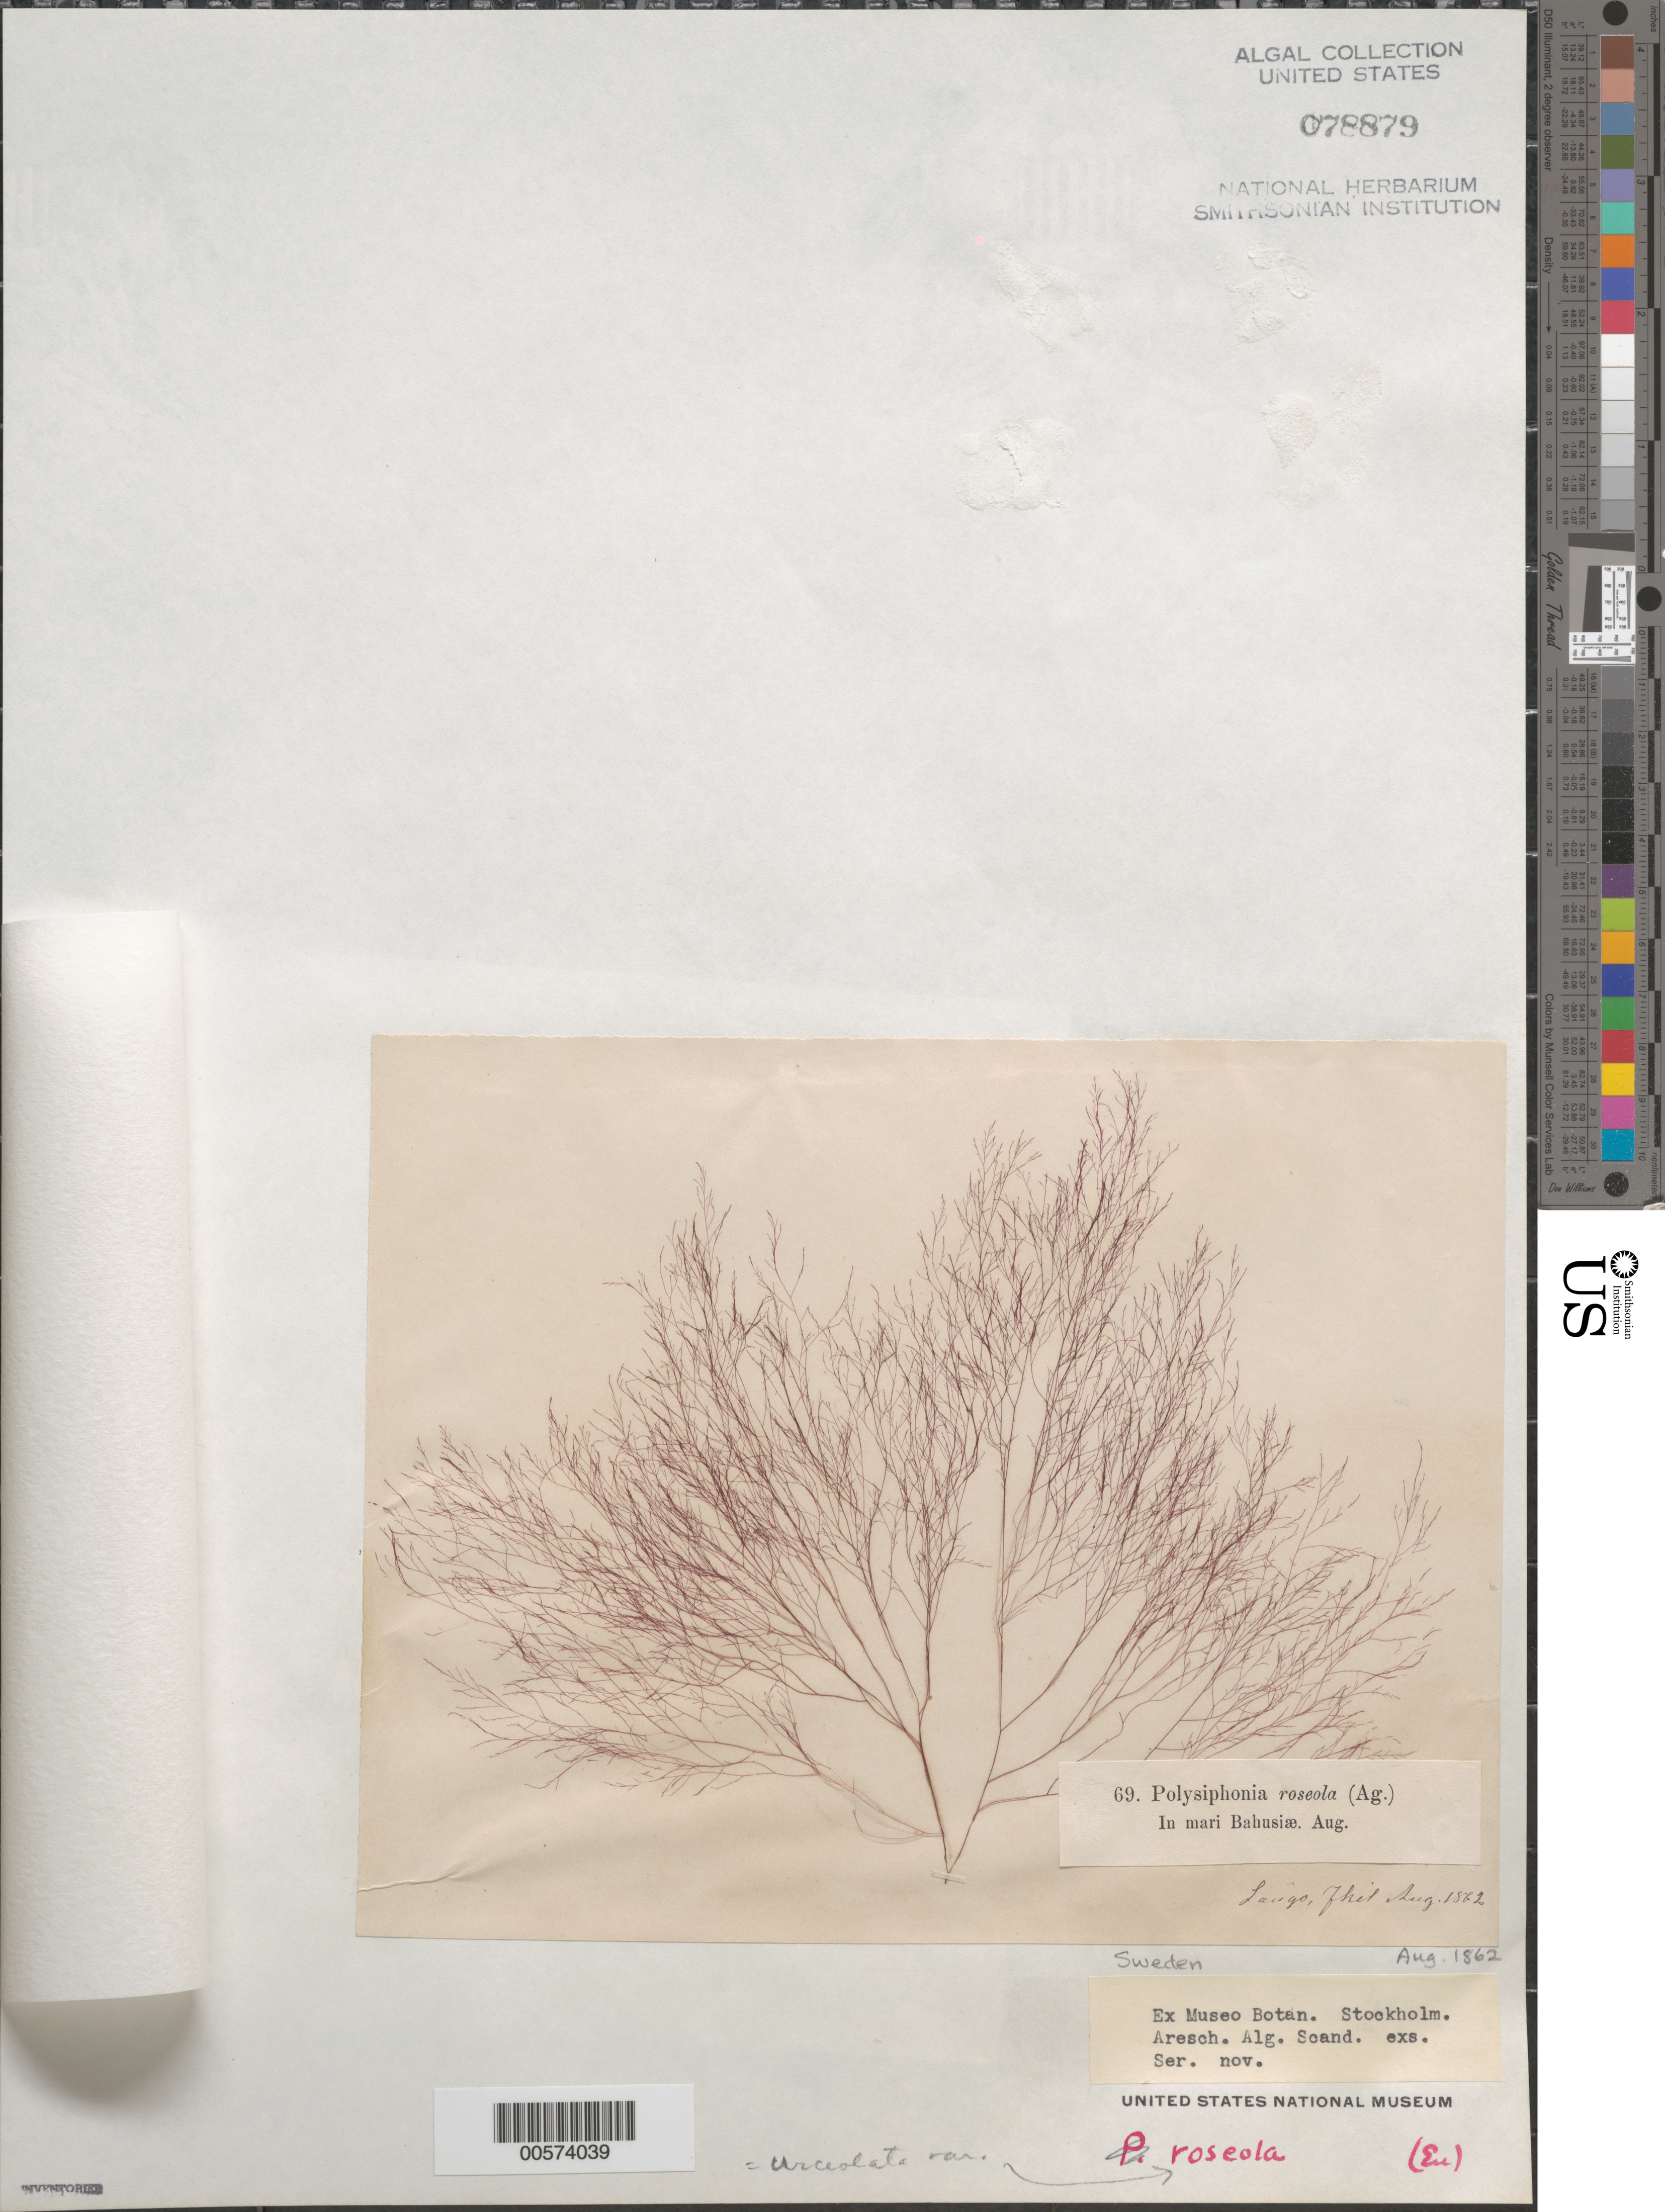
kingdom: Plantae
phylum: Rhodophyta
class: Florideophyceae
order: Ceramiales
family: Rhodomelaceae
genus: Polysiphonia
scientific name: Polysiphonia urceolata var. roseola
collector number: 69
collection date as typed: Aug 1862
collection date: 1862-08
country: Sweden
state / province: Västra Götaland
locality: Bohus bay (mari bahusiae), laugo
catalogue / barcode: US 78879